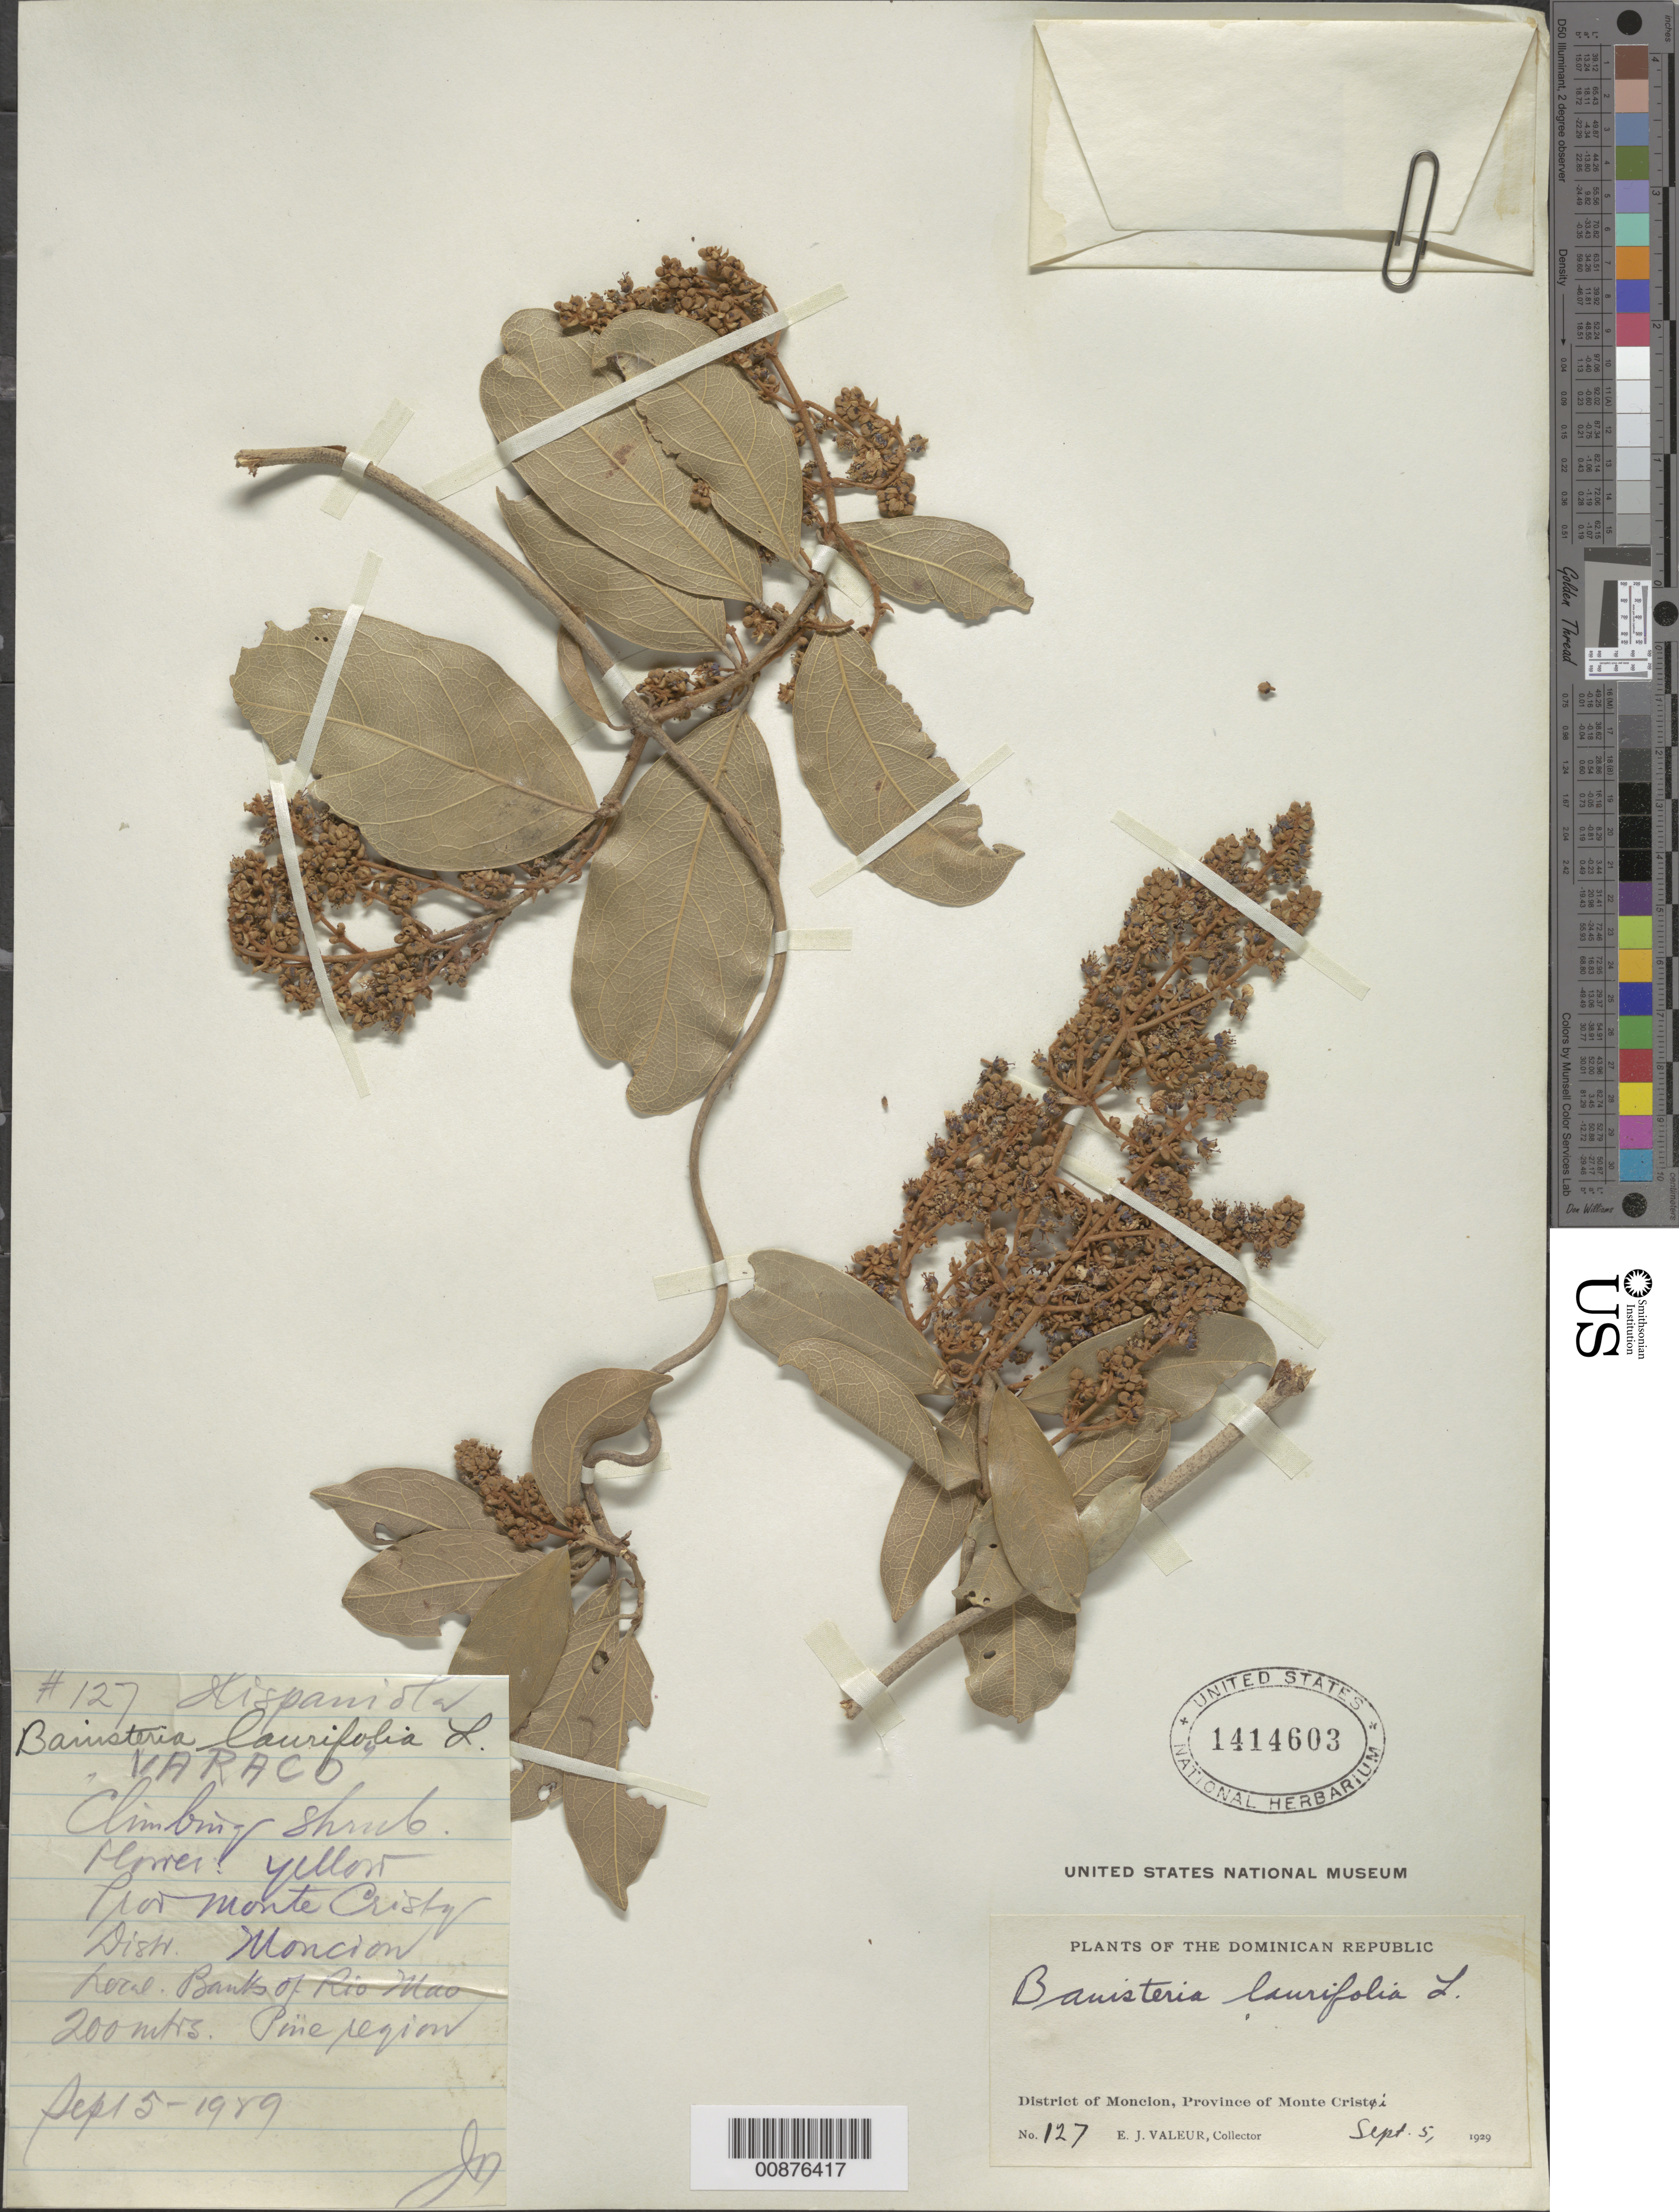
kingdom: Plantae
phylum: Tracheophyta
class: Magnoliopsida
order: Malpighiales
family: Malpighiaceae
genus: Heteropterys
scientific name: Heteropterys laurifolia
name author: (L.) A. Juss.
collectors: E. Valeur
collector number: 127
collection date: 1929-09-05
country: Dominican Republic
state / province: Monte Cristi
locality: District of Moncion. Local. [unsure placement] Banks of Rio Mao.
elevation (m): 200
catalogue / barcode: US 1414603